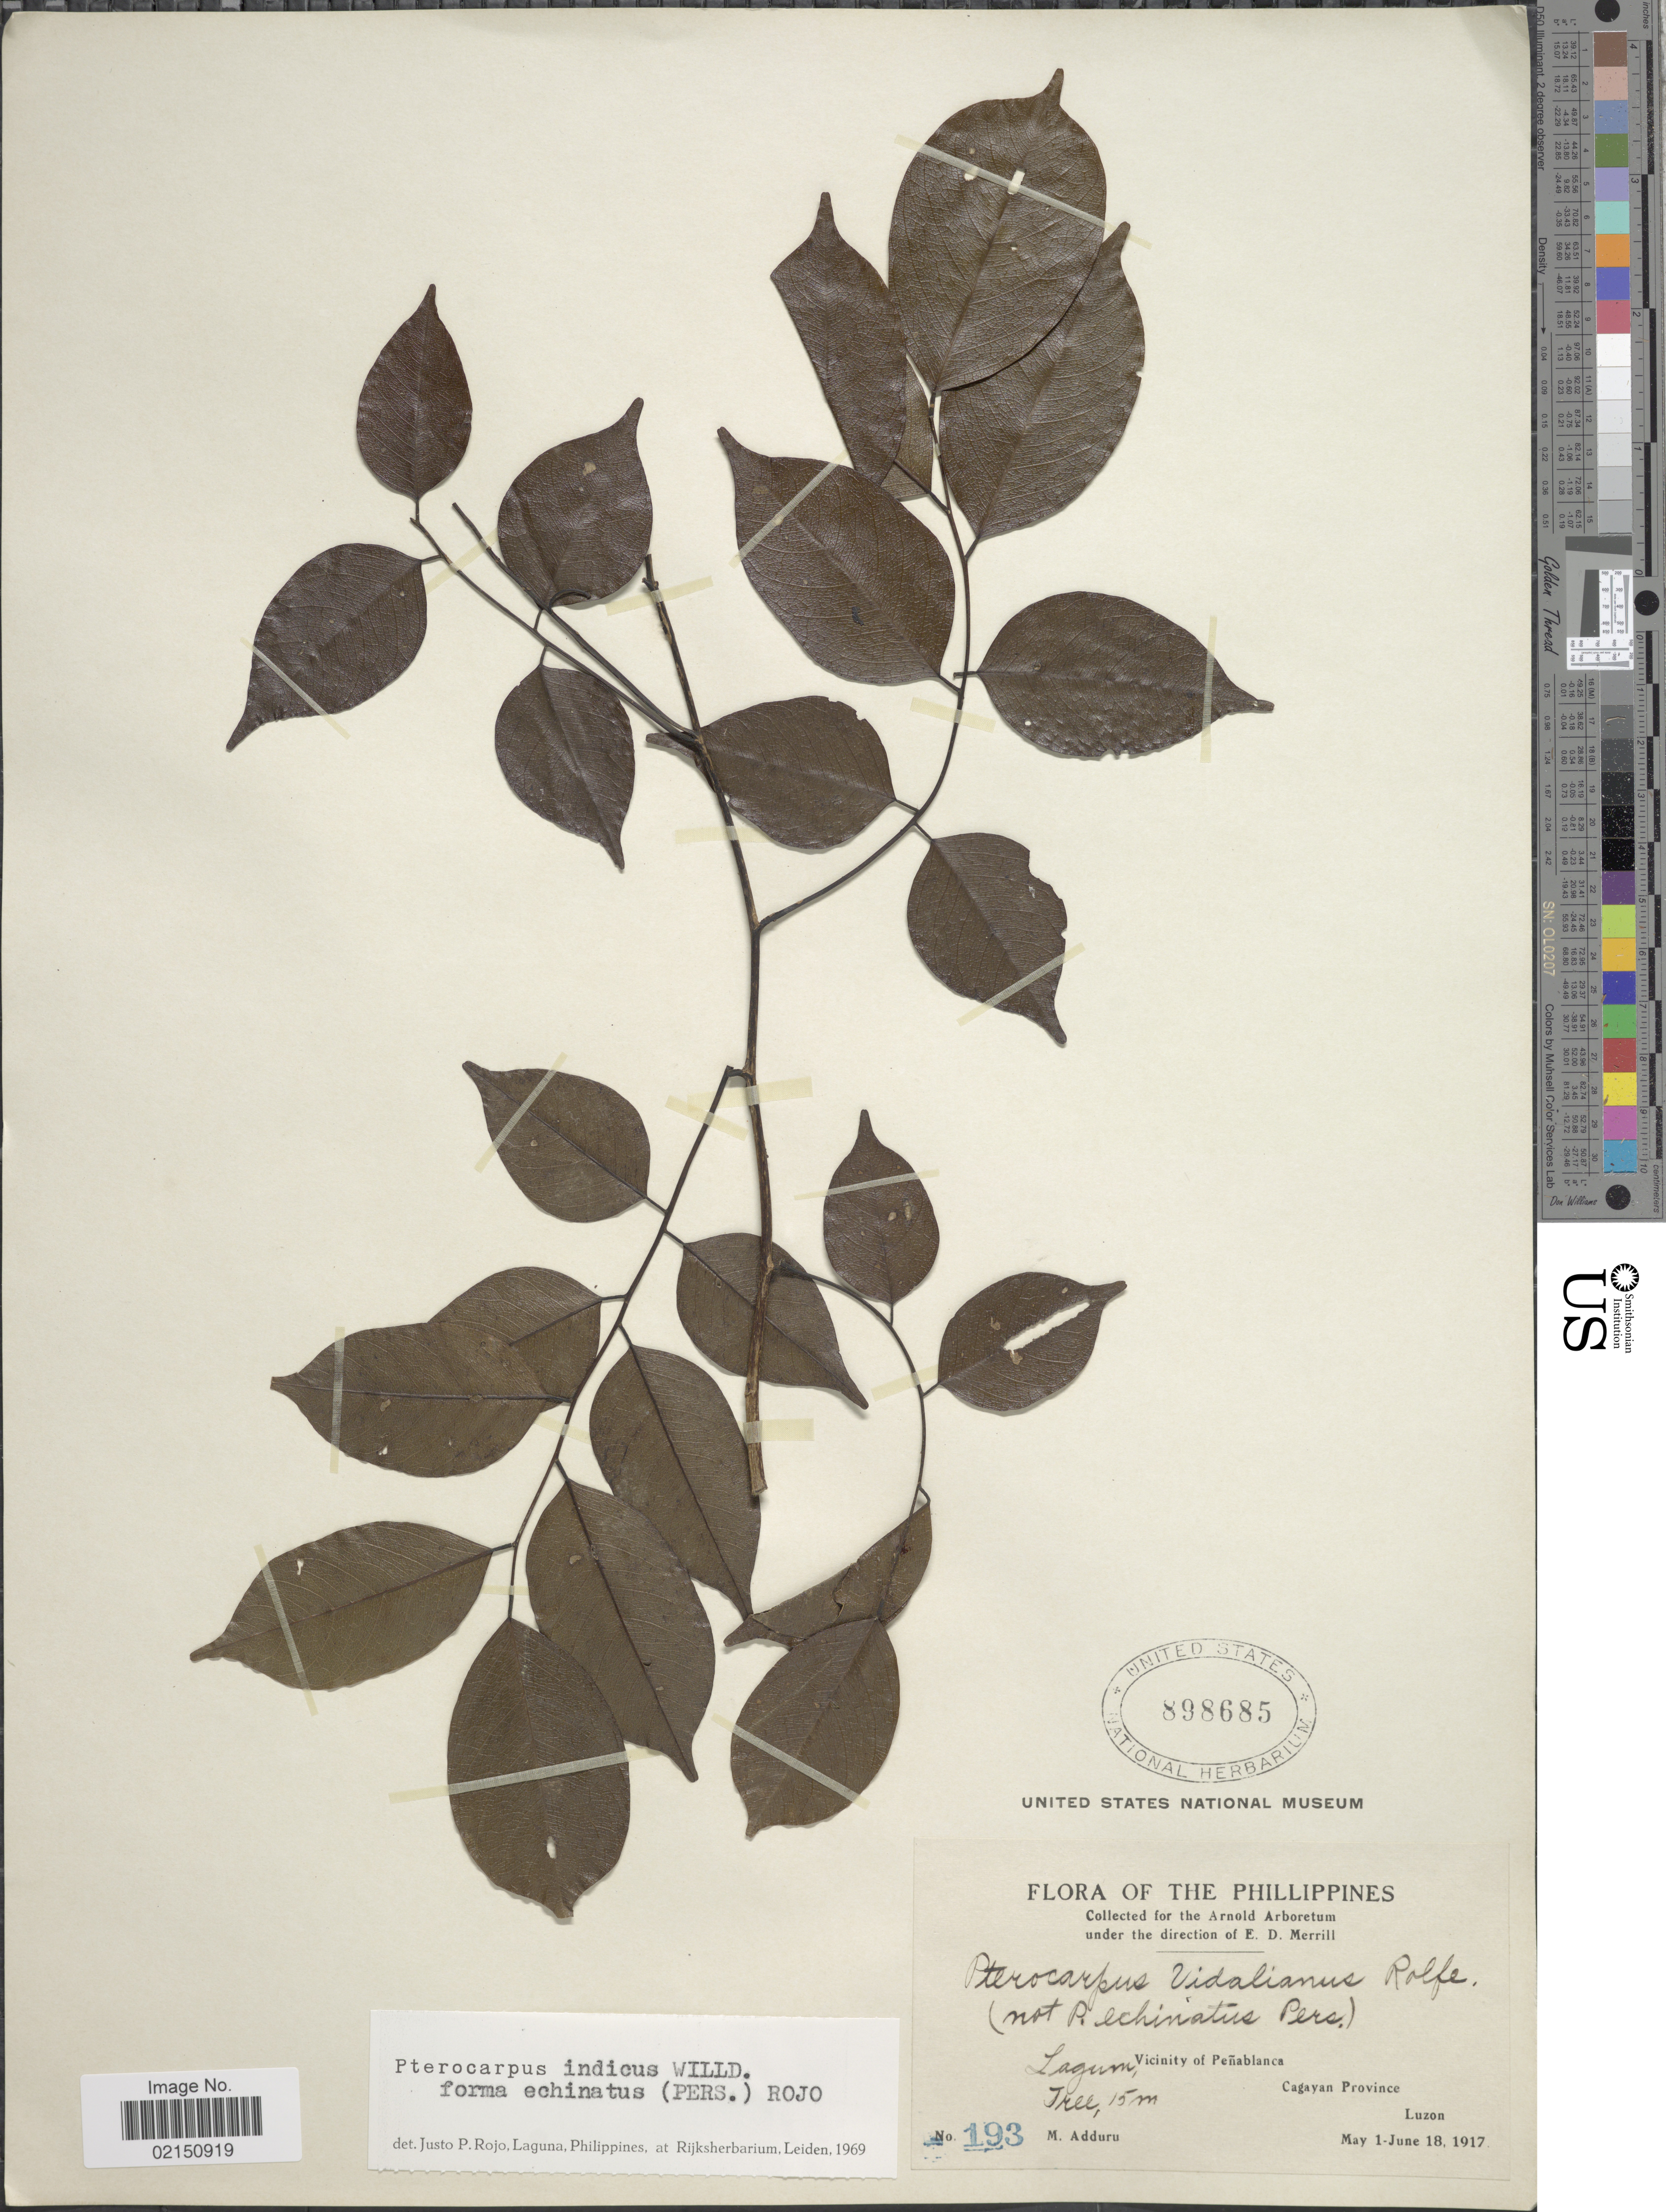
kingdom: Plantae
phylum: Tracheophyta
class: Magnoliopsida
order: Fabales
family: Fabaceae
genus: Pterocarpus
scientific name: Pterocarpus echinatus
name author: Pers.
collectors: M. Adduru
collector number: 193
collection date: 1917-05-01/1917-06-18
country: Philippines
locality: Lagum, Vicinity of Peñablanca, Cagayan Province, Luzon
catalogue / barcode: US 898685